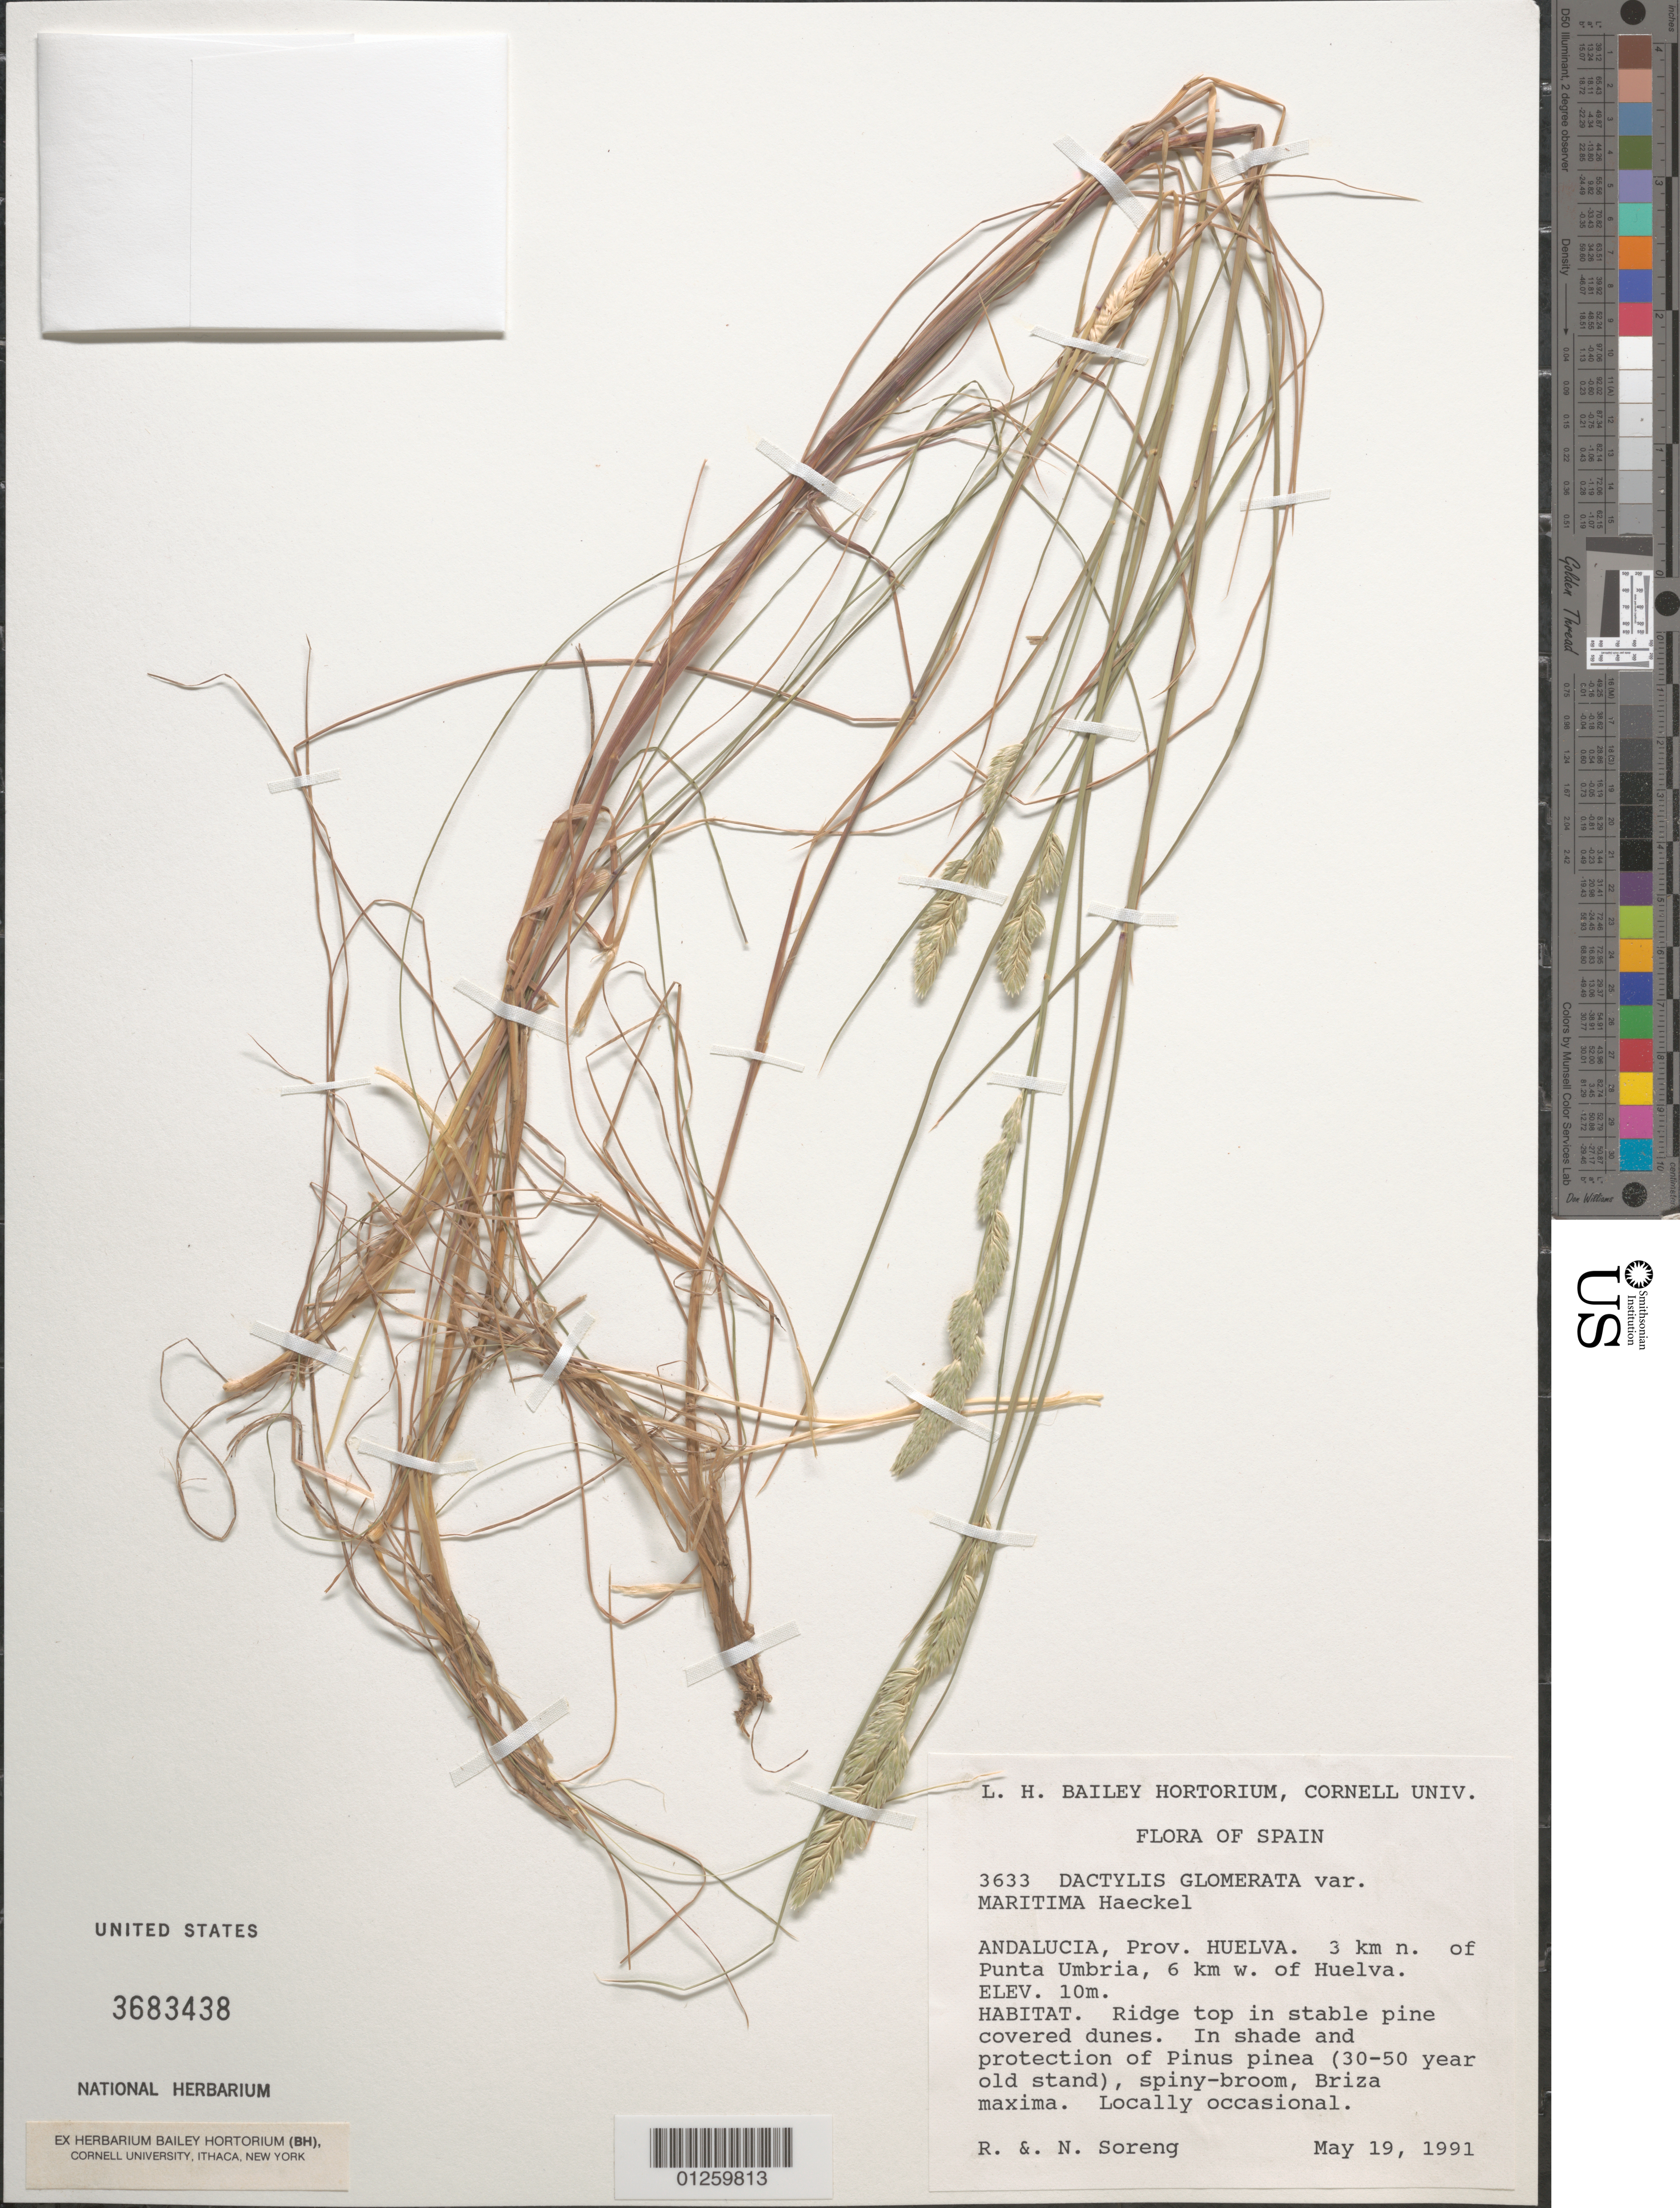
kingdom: Plantae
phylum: Tracheophyta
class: Liliopsida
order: Poales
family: Poaceae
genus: Dactylis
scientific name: Dactylis glomerata subsp. maritima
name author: Hack.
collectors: R. J. Soreng & N. L. Soreng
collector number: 3633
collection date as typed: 19 May 1991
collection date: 1991-05-19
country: Spain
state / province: Andalucia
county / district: Huelva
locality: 3 km N of Punta Umbria, 6 km W of Huelva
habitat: Ridge top in stable pine covered dunes. In shade and protection of Pinus pinea, spiny-broom, Briza maxima. Occasional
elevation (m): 10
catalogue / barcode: US 3683438